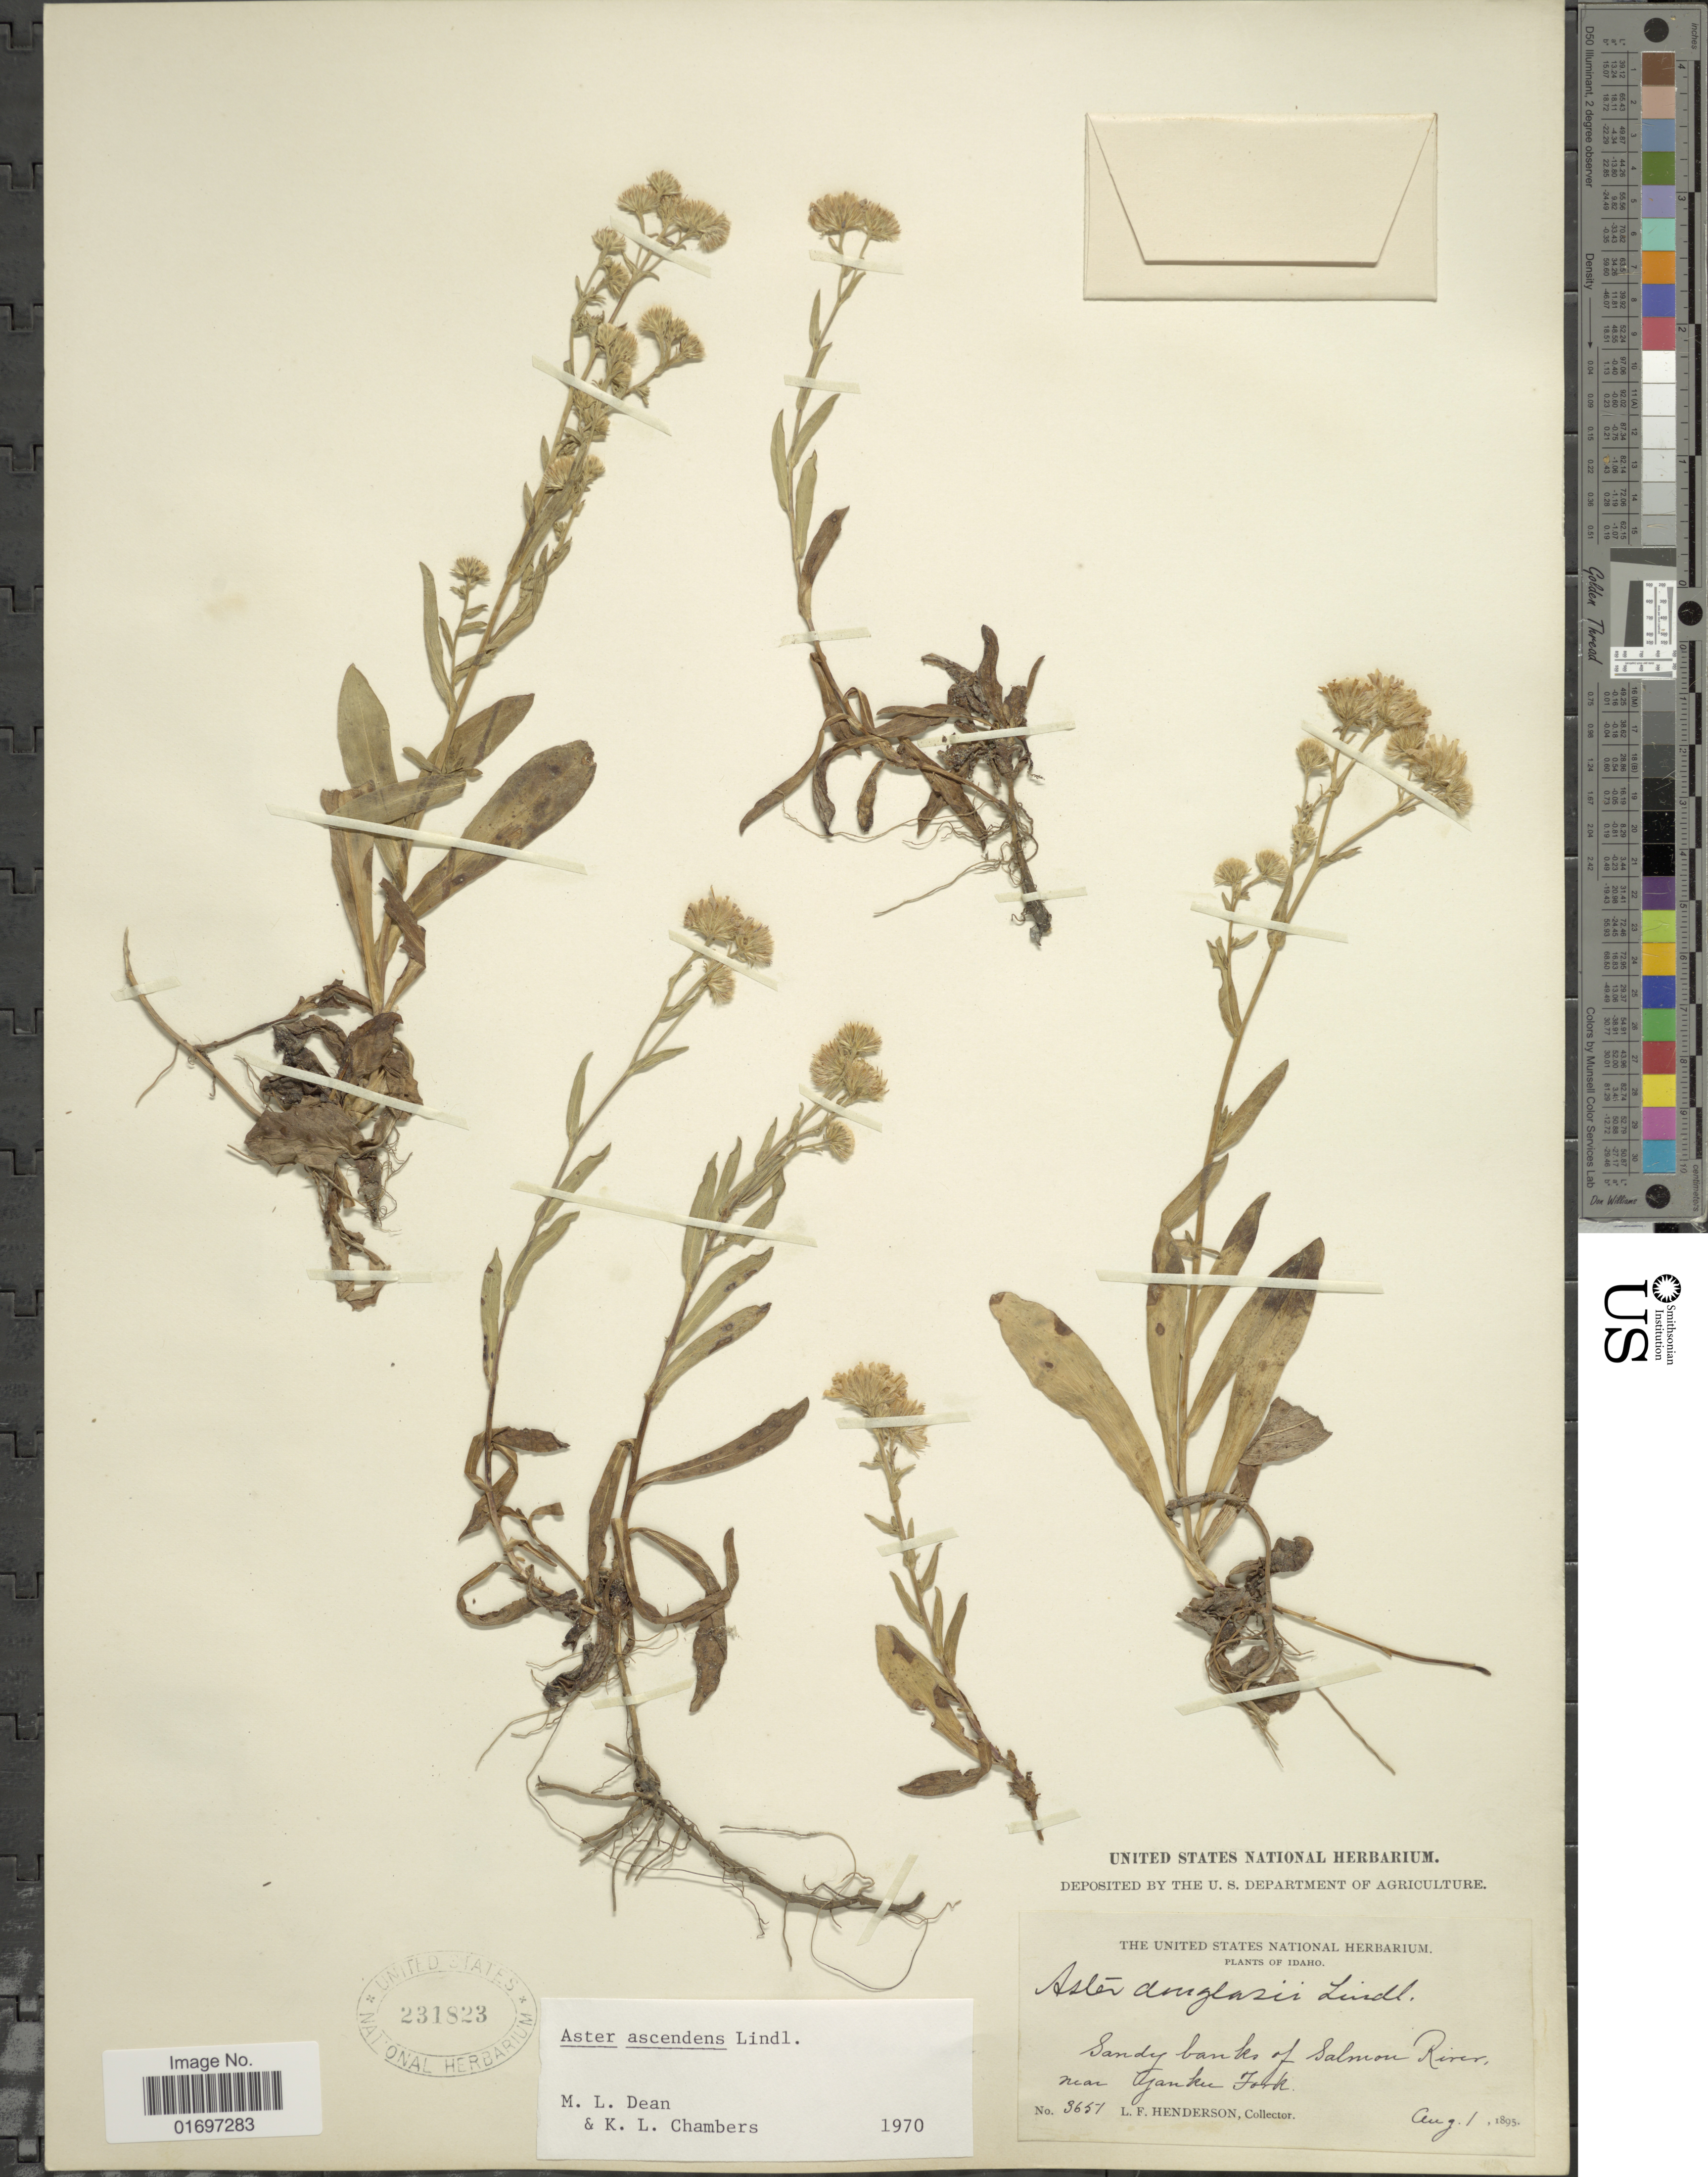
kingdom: Plantae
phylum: Tracheophyta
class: Magnoliopsida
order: Asterales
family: Asteraceae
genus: Symphyotrichum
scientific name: Symphyotrichum ascendens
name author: (Lindl.) G.L. Nesom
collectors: L. Henderson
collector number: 3657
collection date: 1895-08-01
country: United States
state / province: Idaho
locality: Idaho. Sandy banks of Salmon River, near Yanku Fork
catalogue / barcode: US 231823